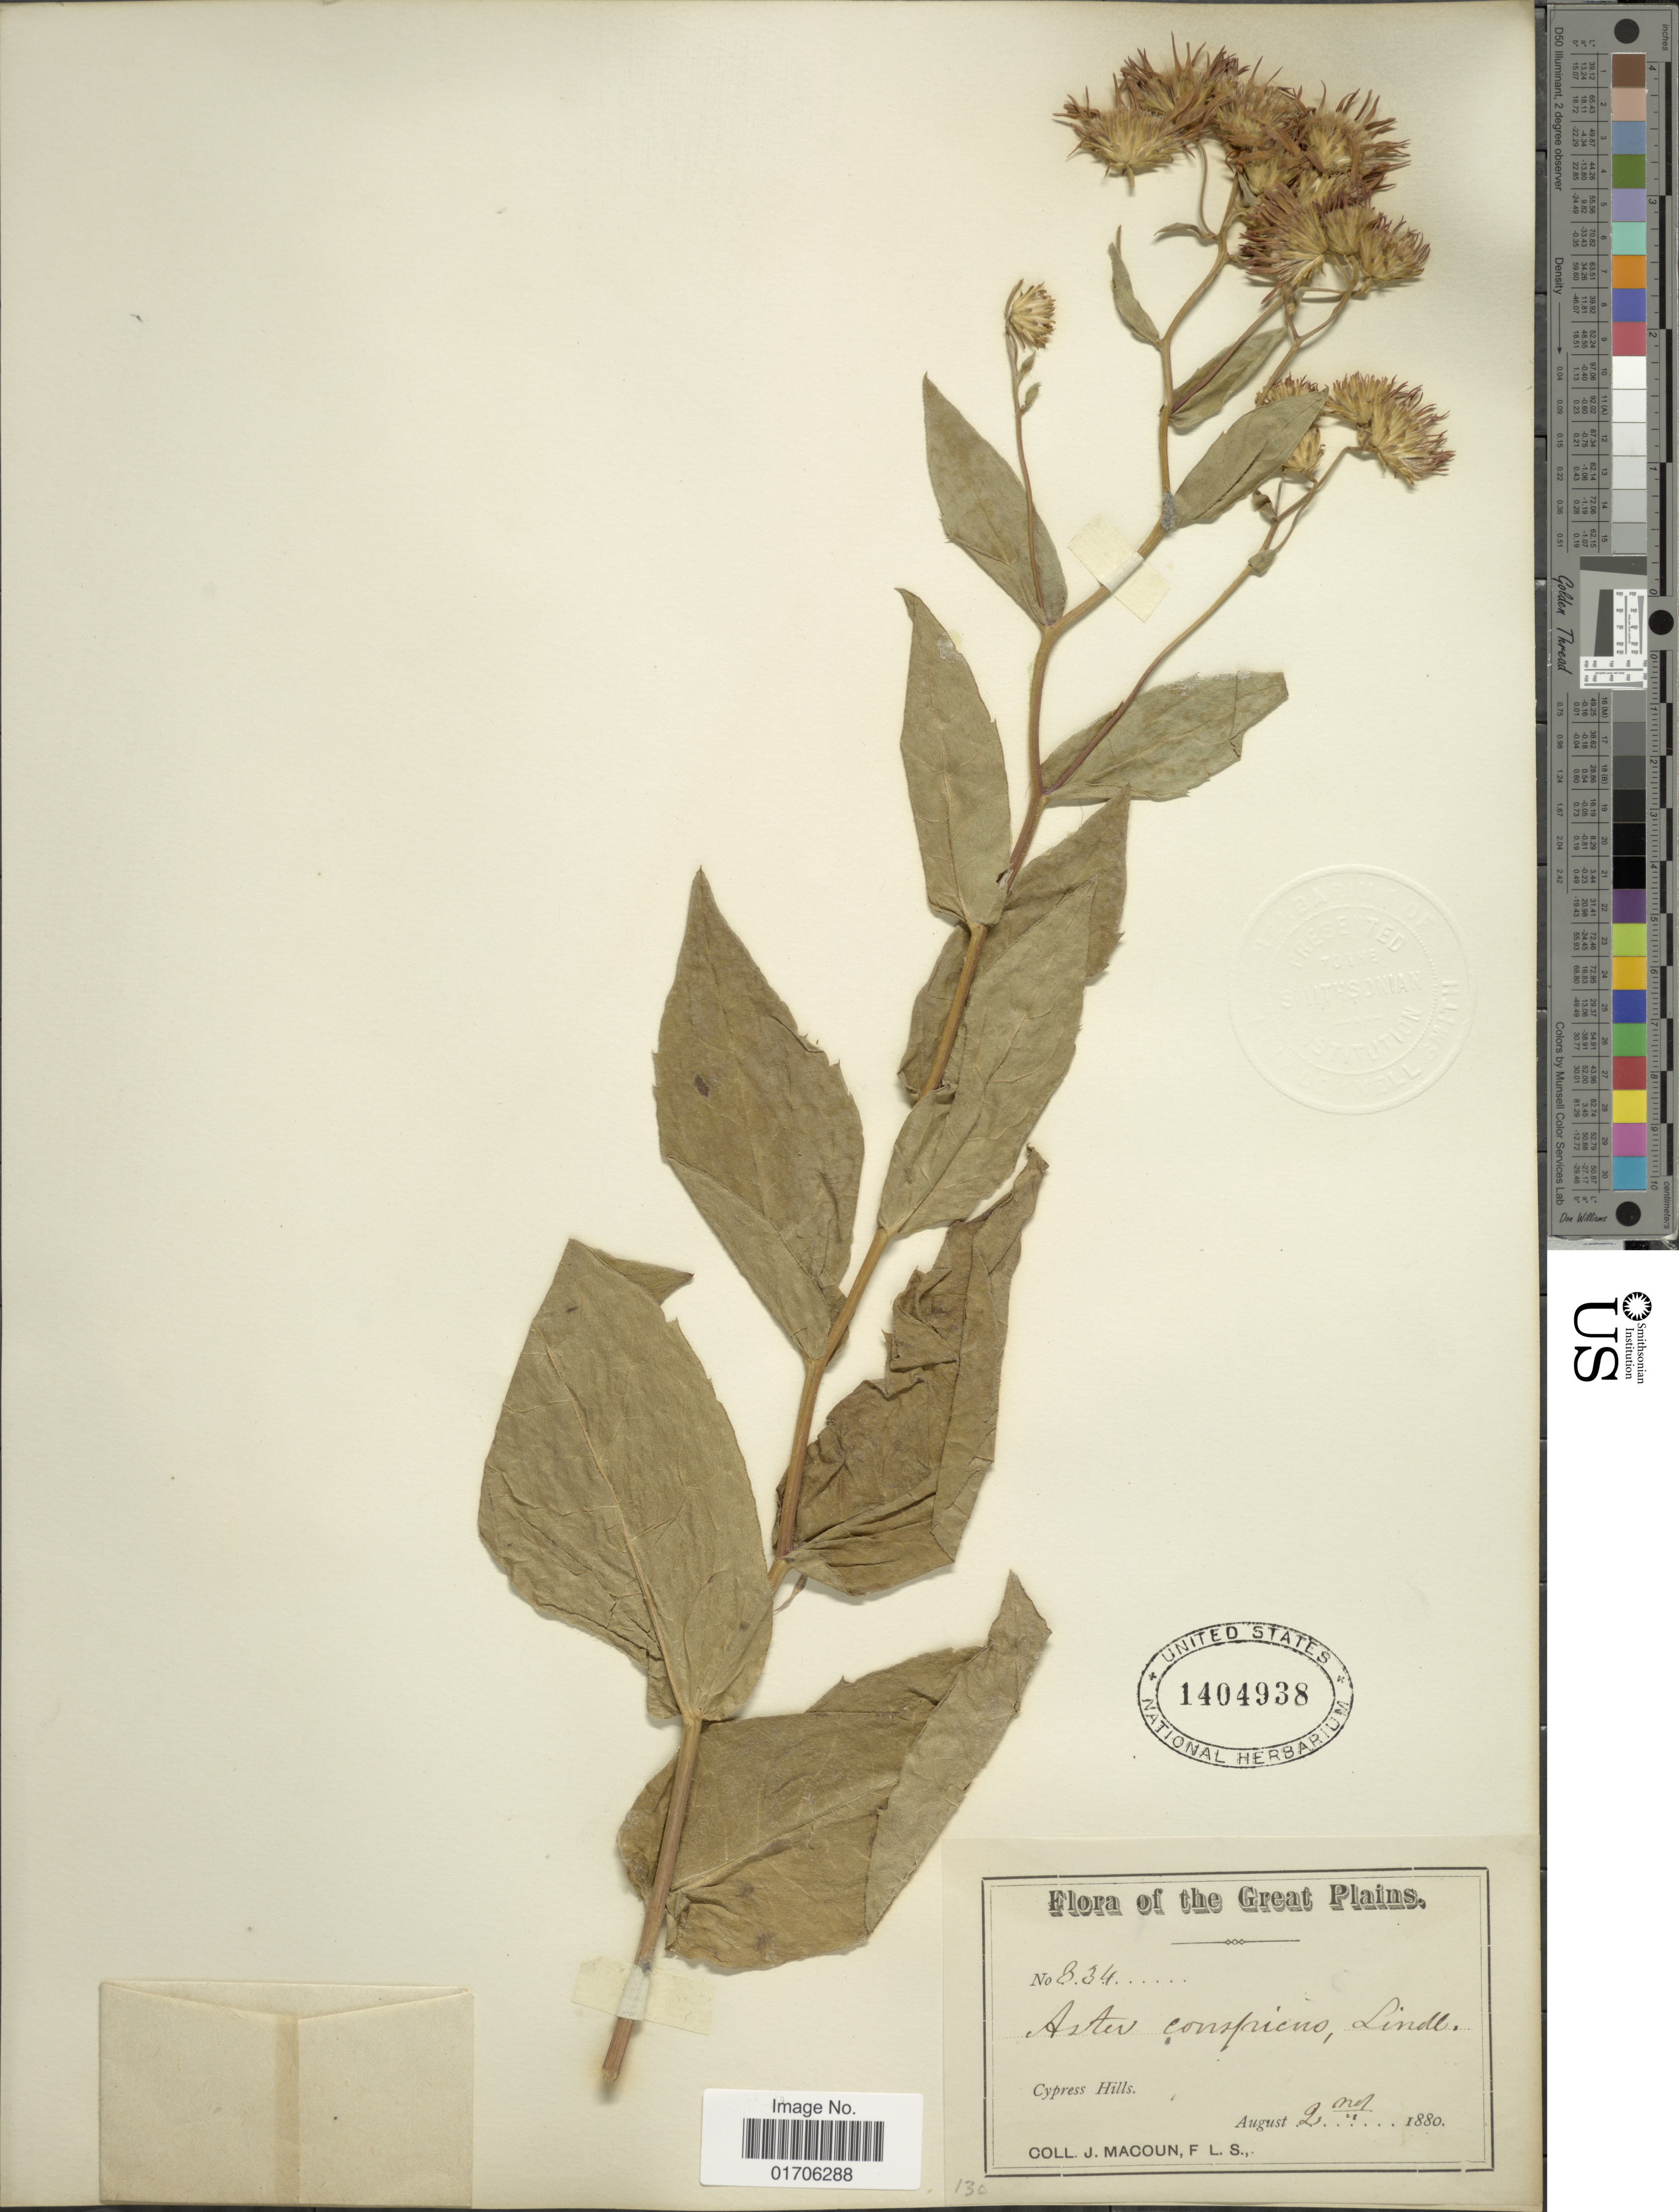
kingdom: Plantae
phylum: Tracheophyta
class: Magnoliopsida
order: Asterales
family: Asteraceae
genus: Eurybia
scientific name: Eurybia conspicua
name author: (Lindl.) G.L. Nesom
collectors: J. Macoun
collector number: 334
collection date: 1880-08-02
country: Canada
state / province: Northwest Territories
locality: Great Plains. Cypress Hills.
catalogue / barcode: US 1404938